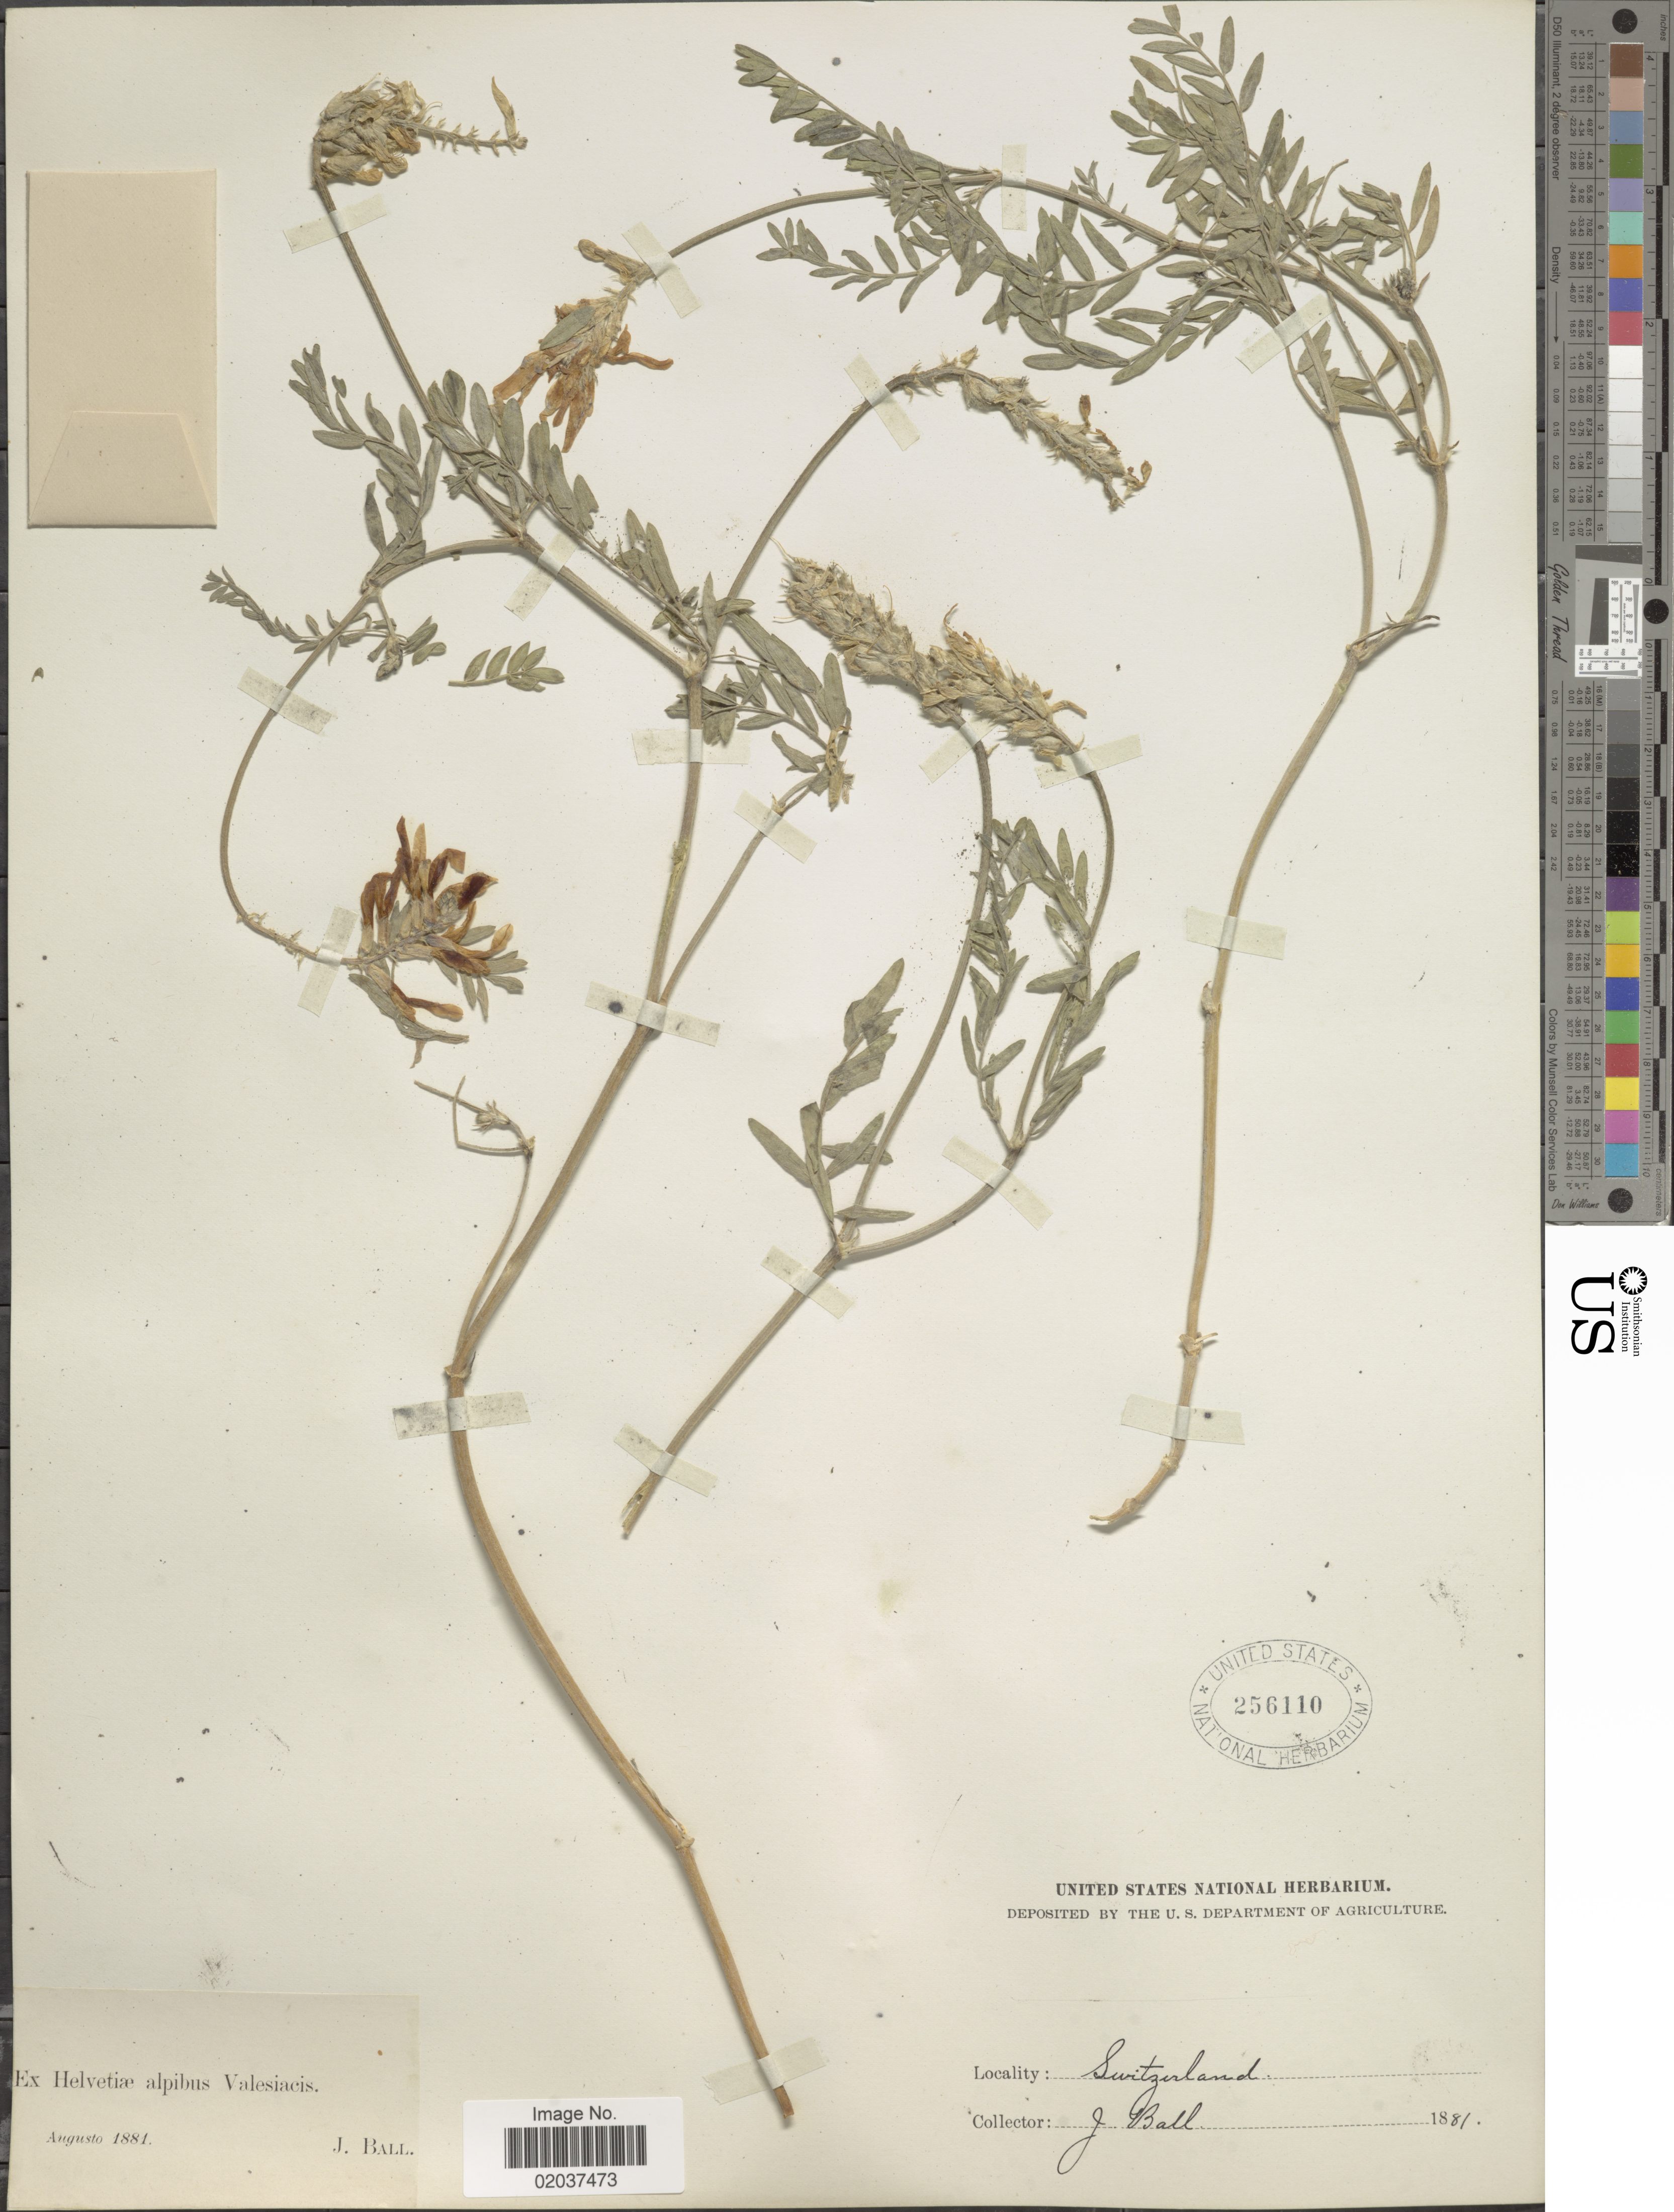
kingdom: Plantae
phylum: Tracheophyta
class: Magnoliopsida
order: Fabales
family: Fabaceae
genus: Astragalus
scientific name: Astragalus sp.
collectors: J. Ball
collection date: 1881-08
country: Switzerland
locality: Ex Helvitiae alpibus Valesiacis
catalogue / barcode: US 256110